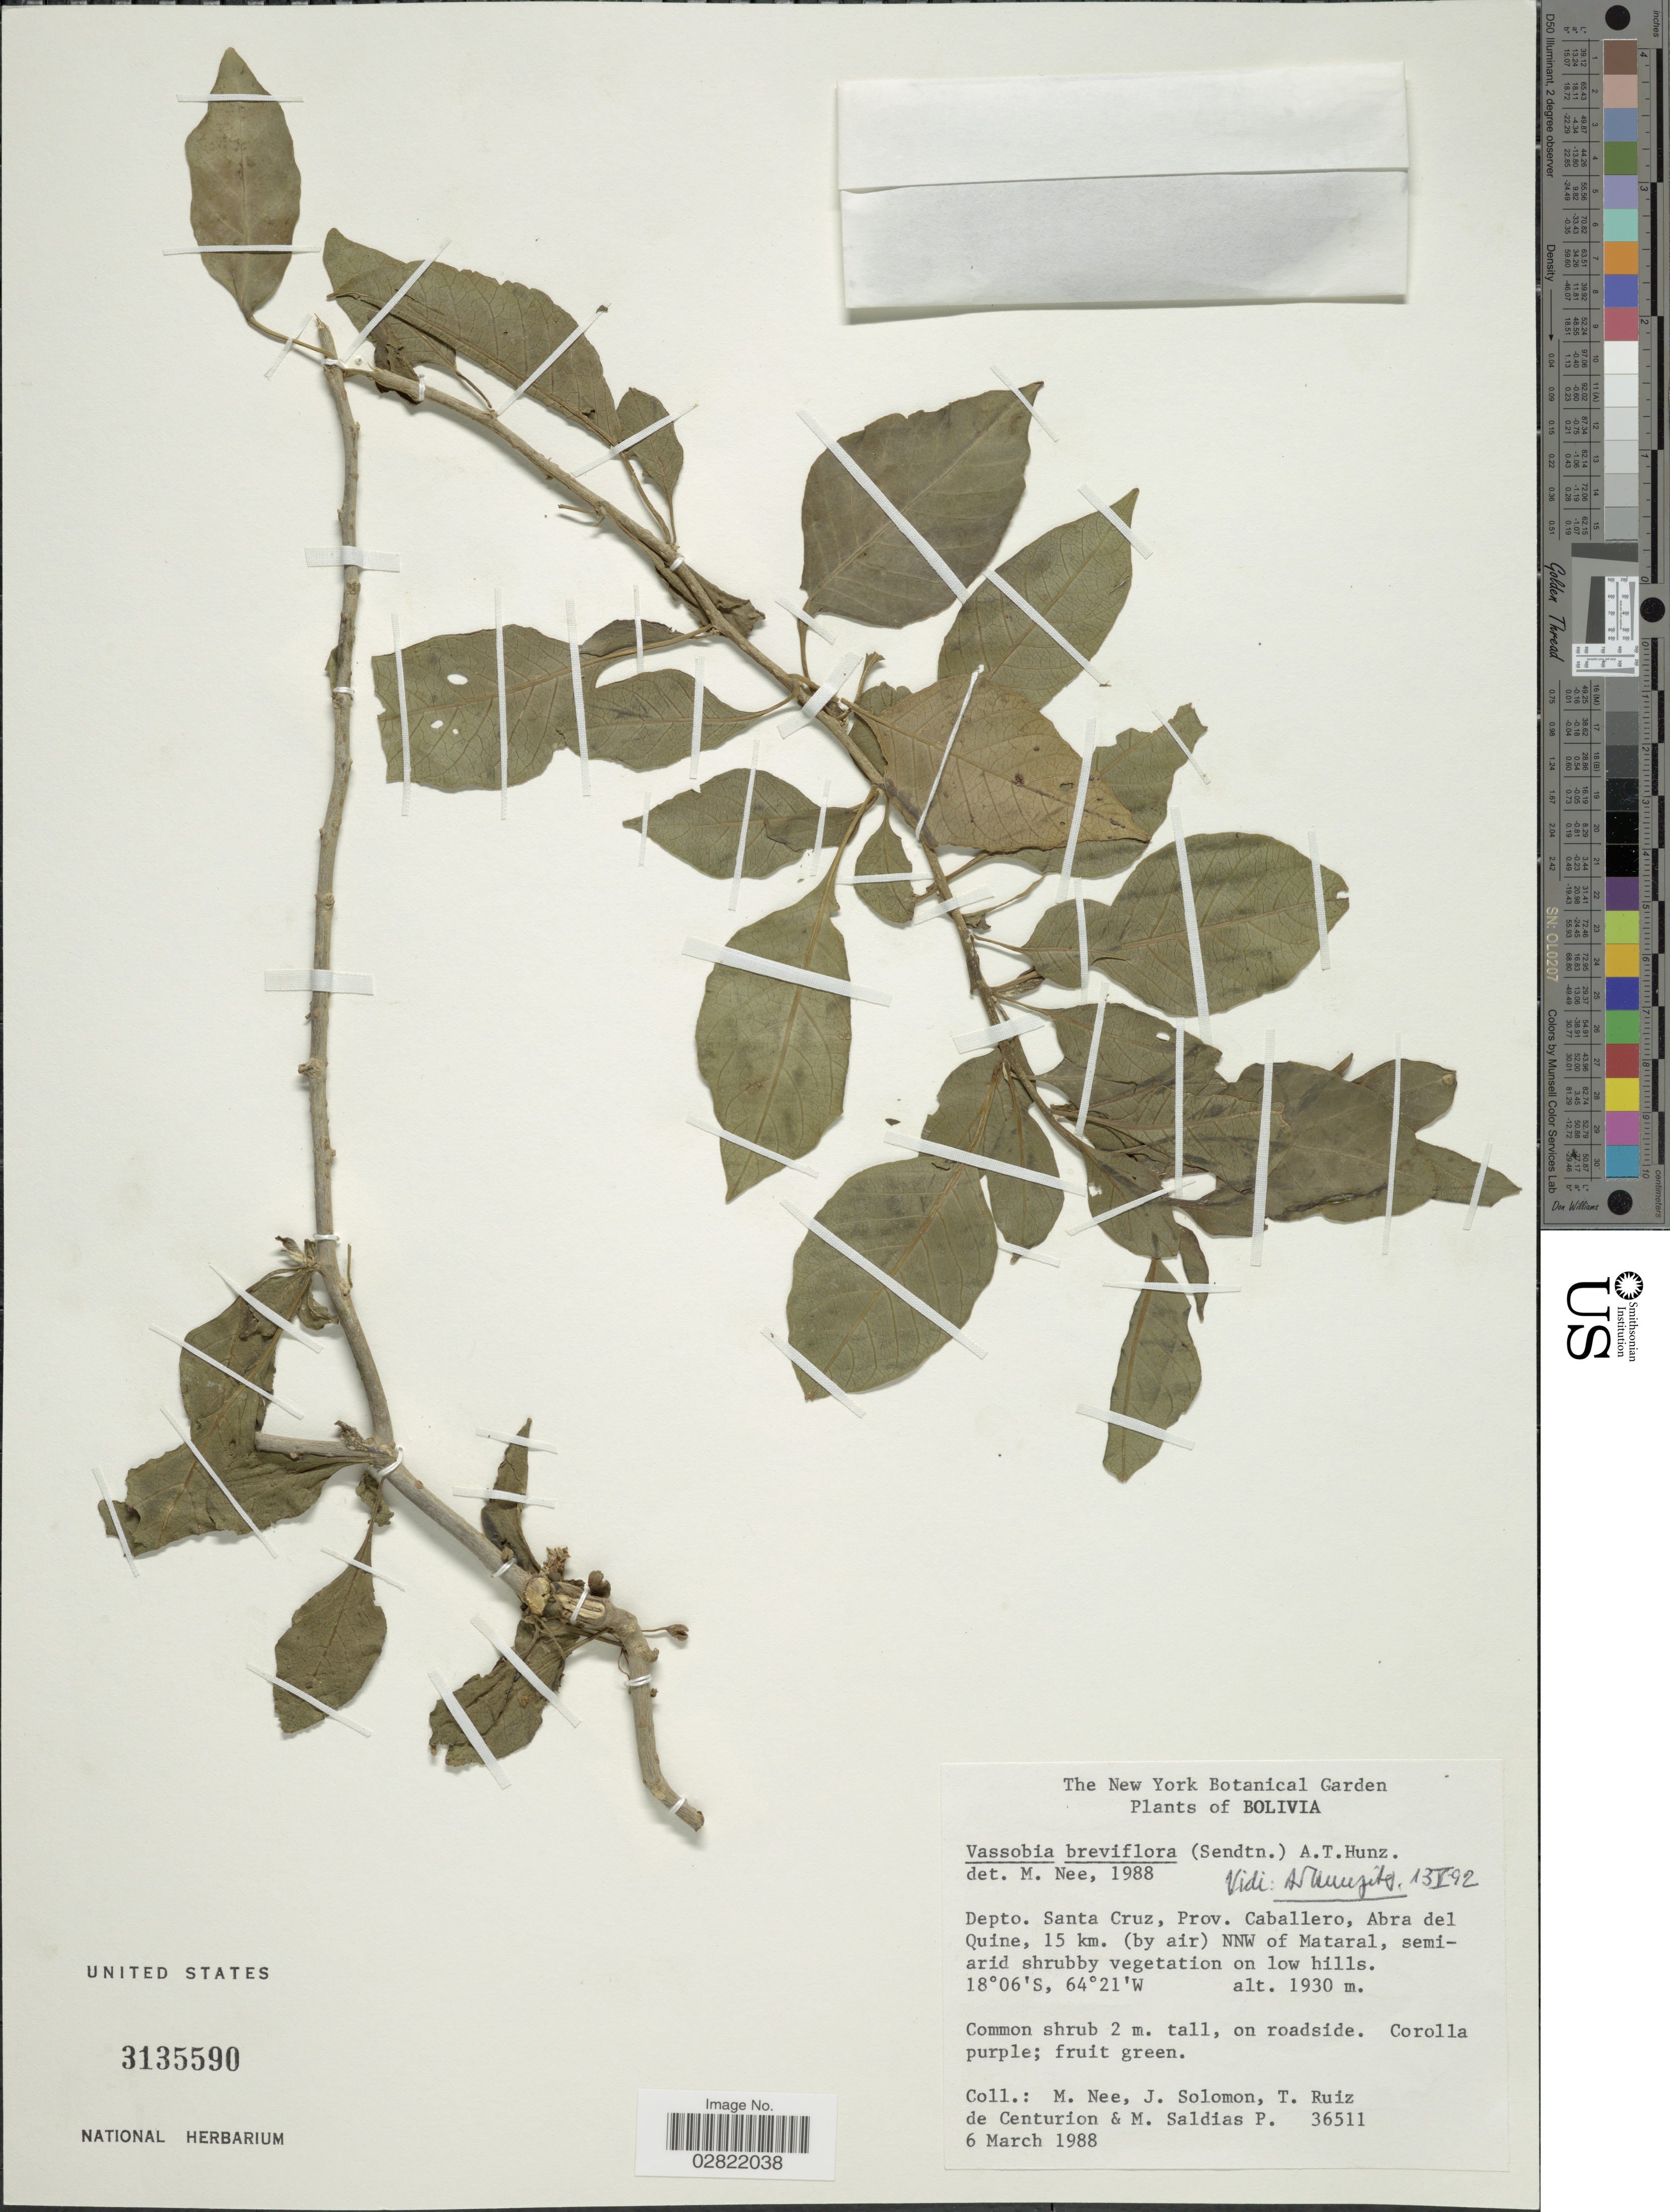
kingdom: Plantae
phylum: Tracheophyta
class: Magnoliopsida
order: Solanales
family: Solanaceae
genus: Vassobia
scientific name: Vassobia breviflora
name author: (Sendt.) Hunz.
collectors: M. Nee, J. Solomon, T. De Centurion & M. Saldias-P.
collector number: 36511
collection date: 1988-03-06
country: Bolivia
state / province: Santa Cruz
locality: Depto. Santa Cruz, Prov. Caballero, Abra del Quine, 15 km. (by air) NNW of Mataral.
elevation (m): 1930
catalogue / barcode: US 3135590